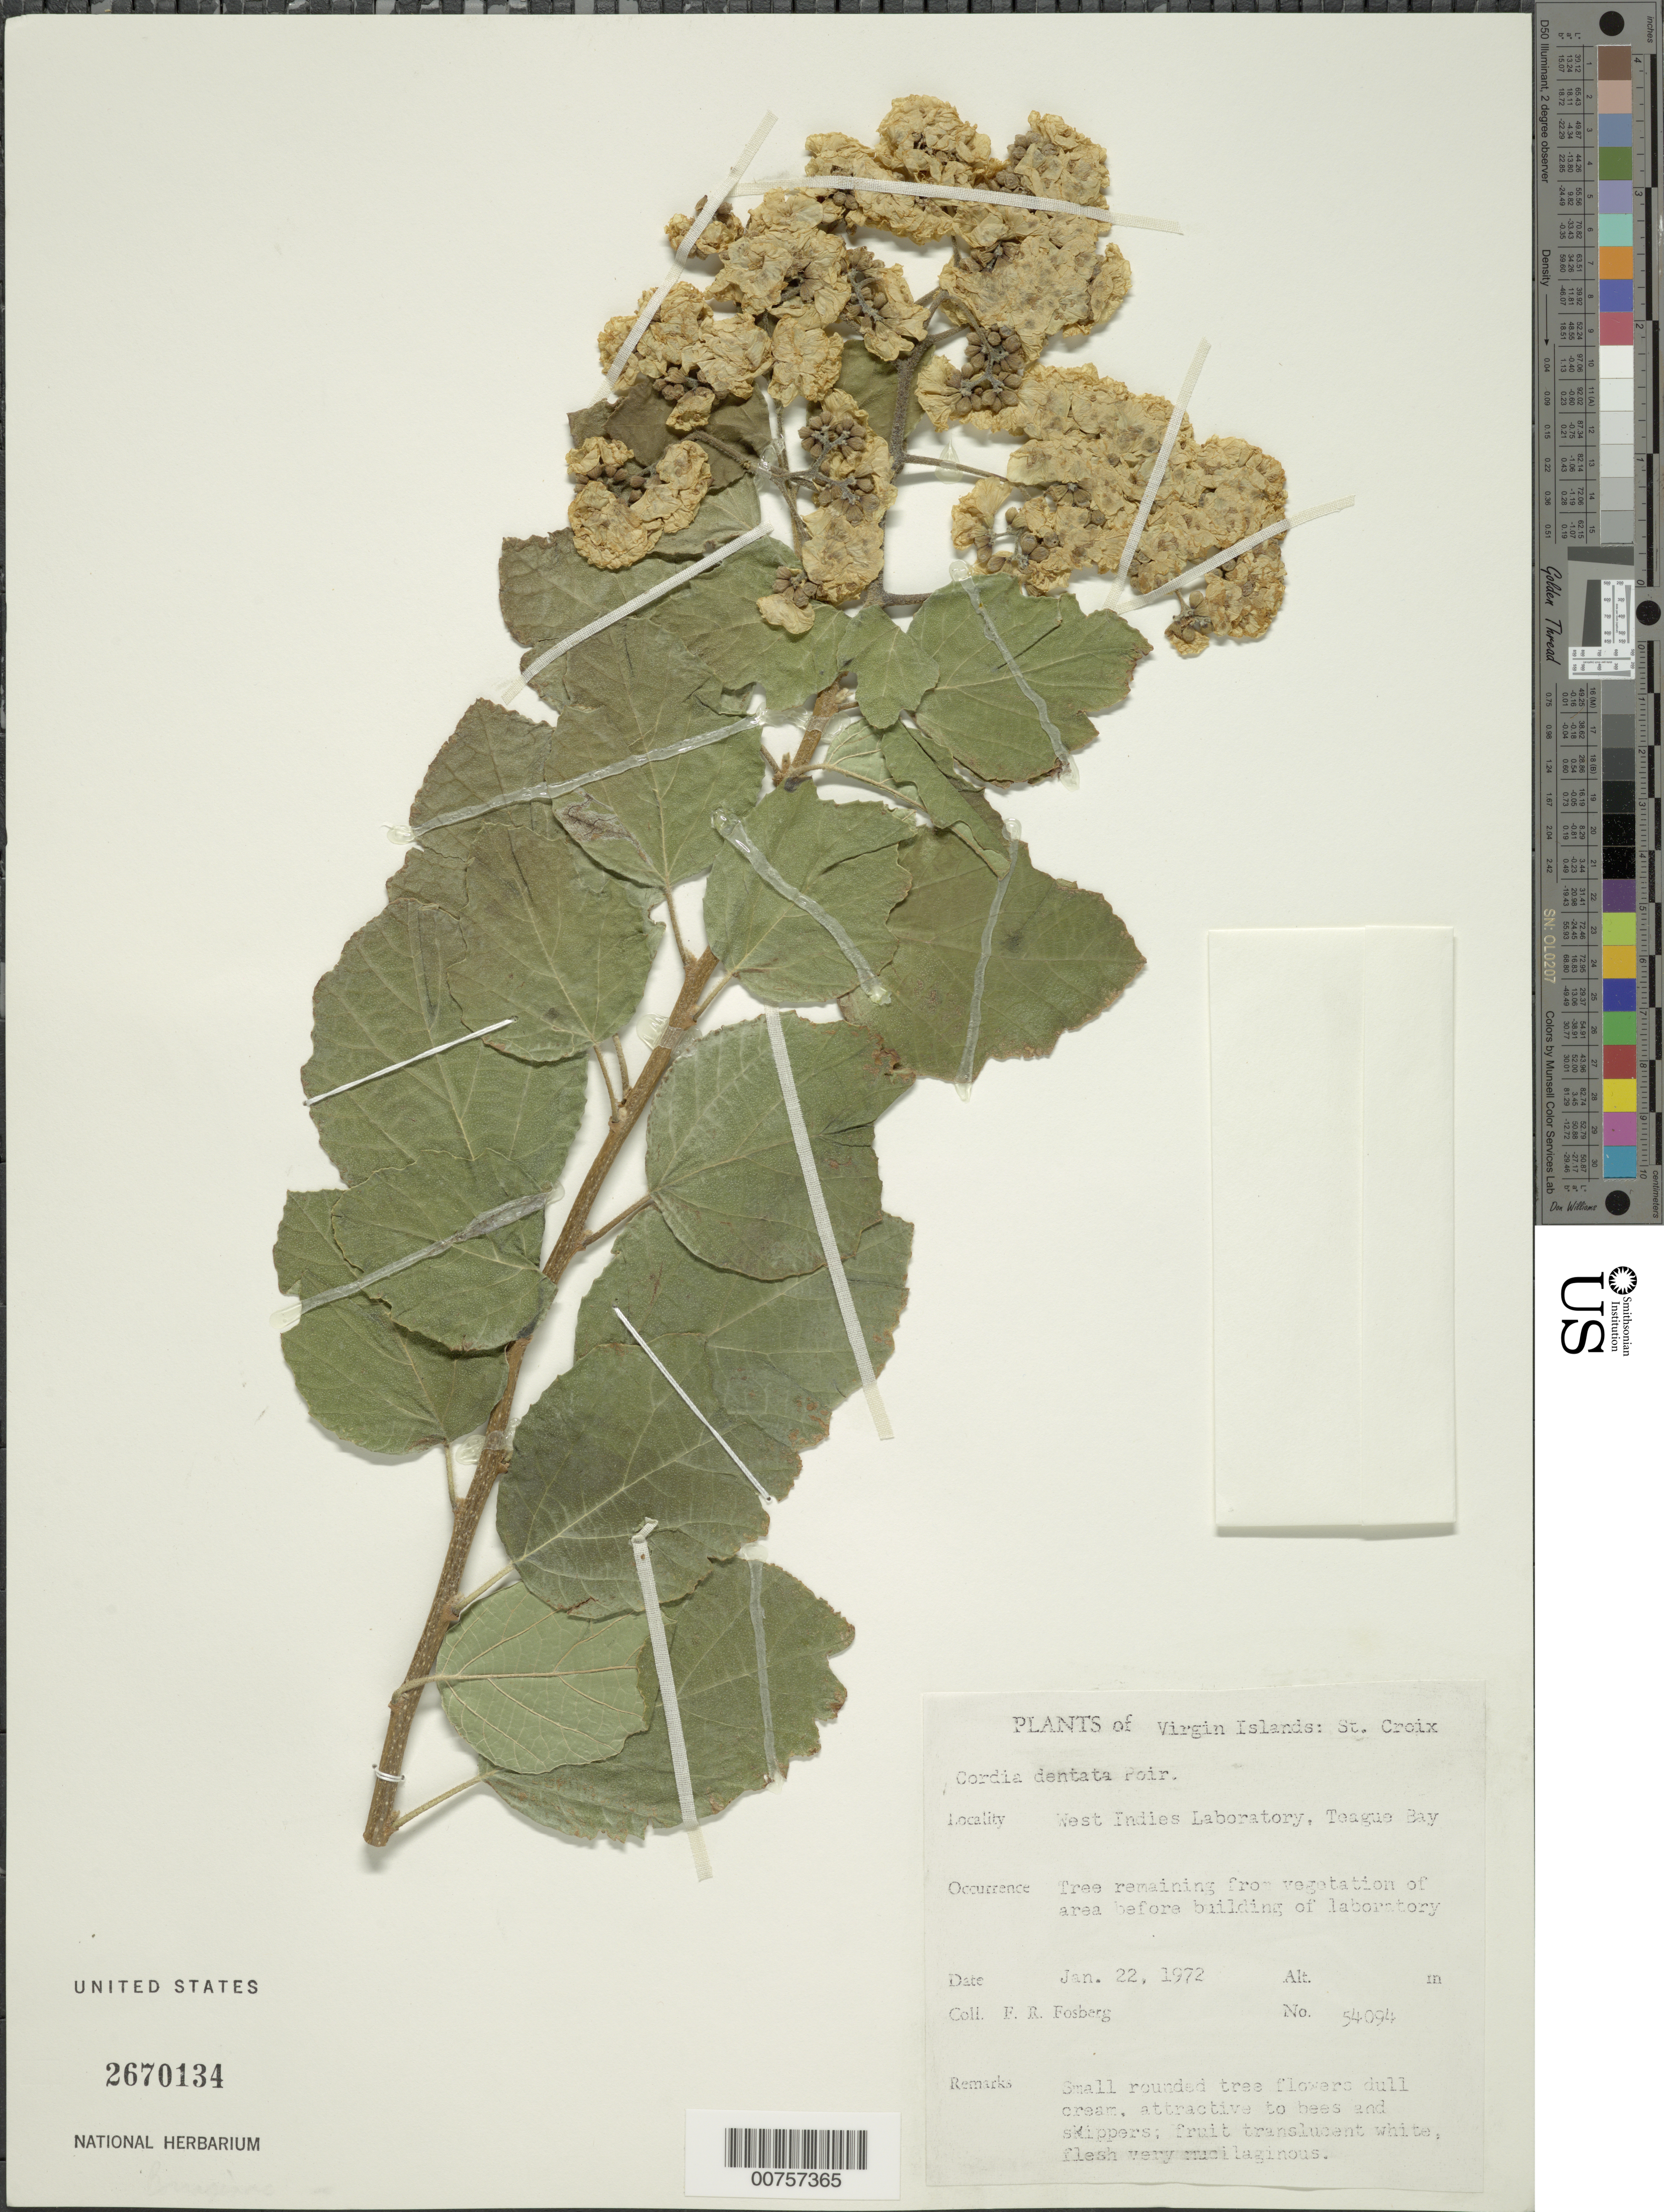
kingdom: Plantae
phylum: Tracheophyta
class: Magnoliopsida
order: Boraginales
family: Cordiaceae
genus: Cordia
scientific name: Cordia dentata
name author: Poir.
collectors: F. R. Fosberg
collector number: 54094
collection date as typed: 22 Jan 1972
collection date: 1972-01-22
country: U.S. Virgin Islands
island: St. Croix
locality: West Indies Laboratory; Teague Bay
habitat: Tree remaining from vegetation of area before building of laboratory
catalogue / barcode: US 2670134